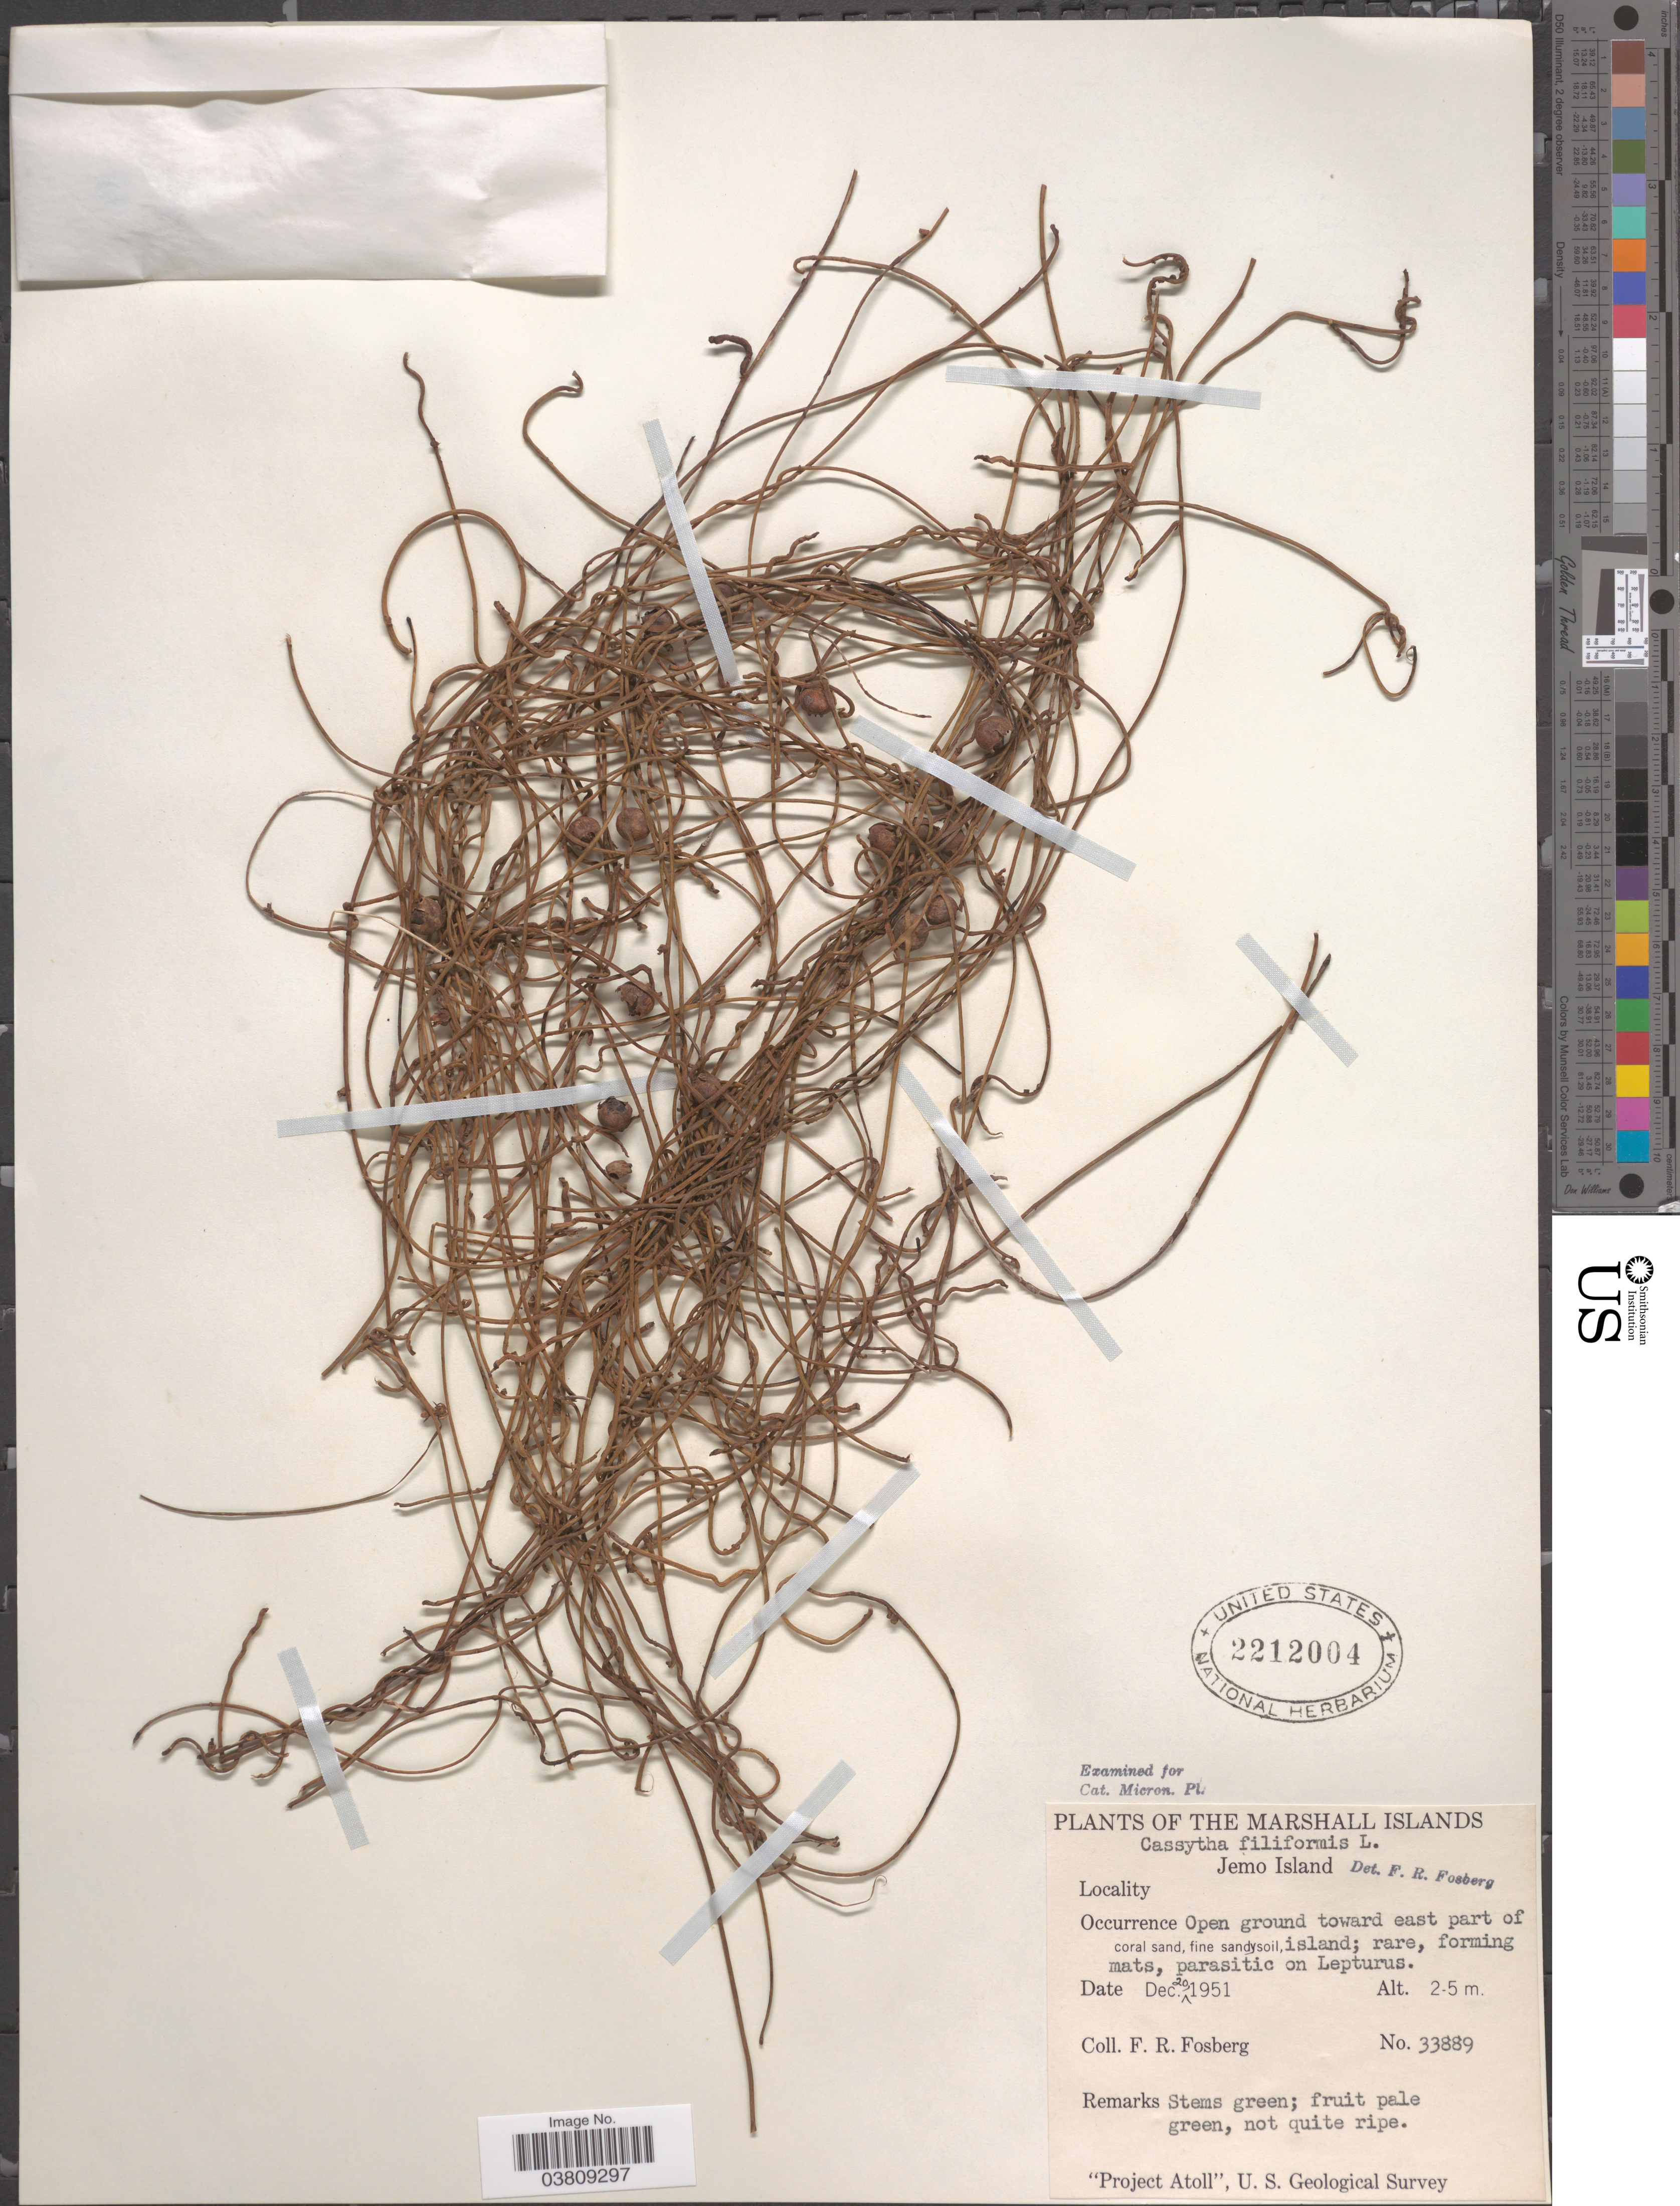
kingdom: Plantae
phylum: Tracheophyta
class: Magnoliopsida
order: Laurales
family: Lauraceae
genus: Cassytha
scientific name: Cassytha filiformis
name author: L.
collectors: F. R. Fosberg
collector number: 33889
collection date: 1951-12-20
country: Marshall Islands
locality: Jemo Island. Open ground toward east part of island.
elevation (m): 2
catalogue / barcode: US 2212004